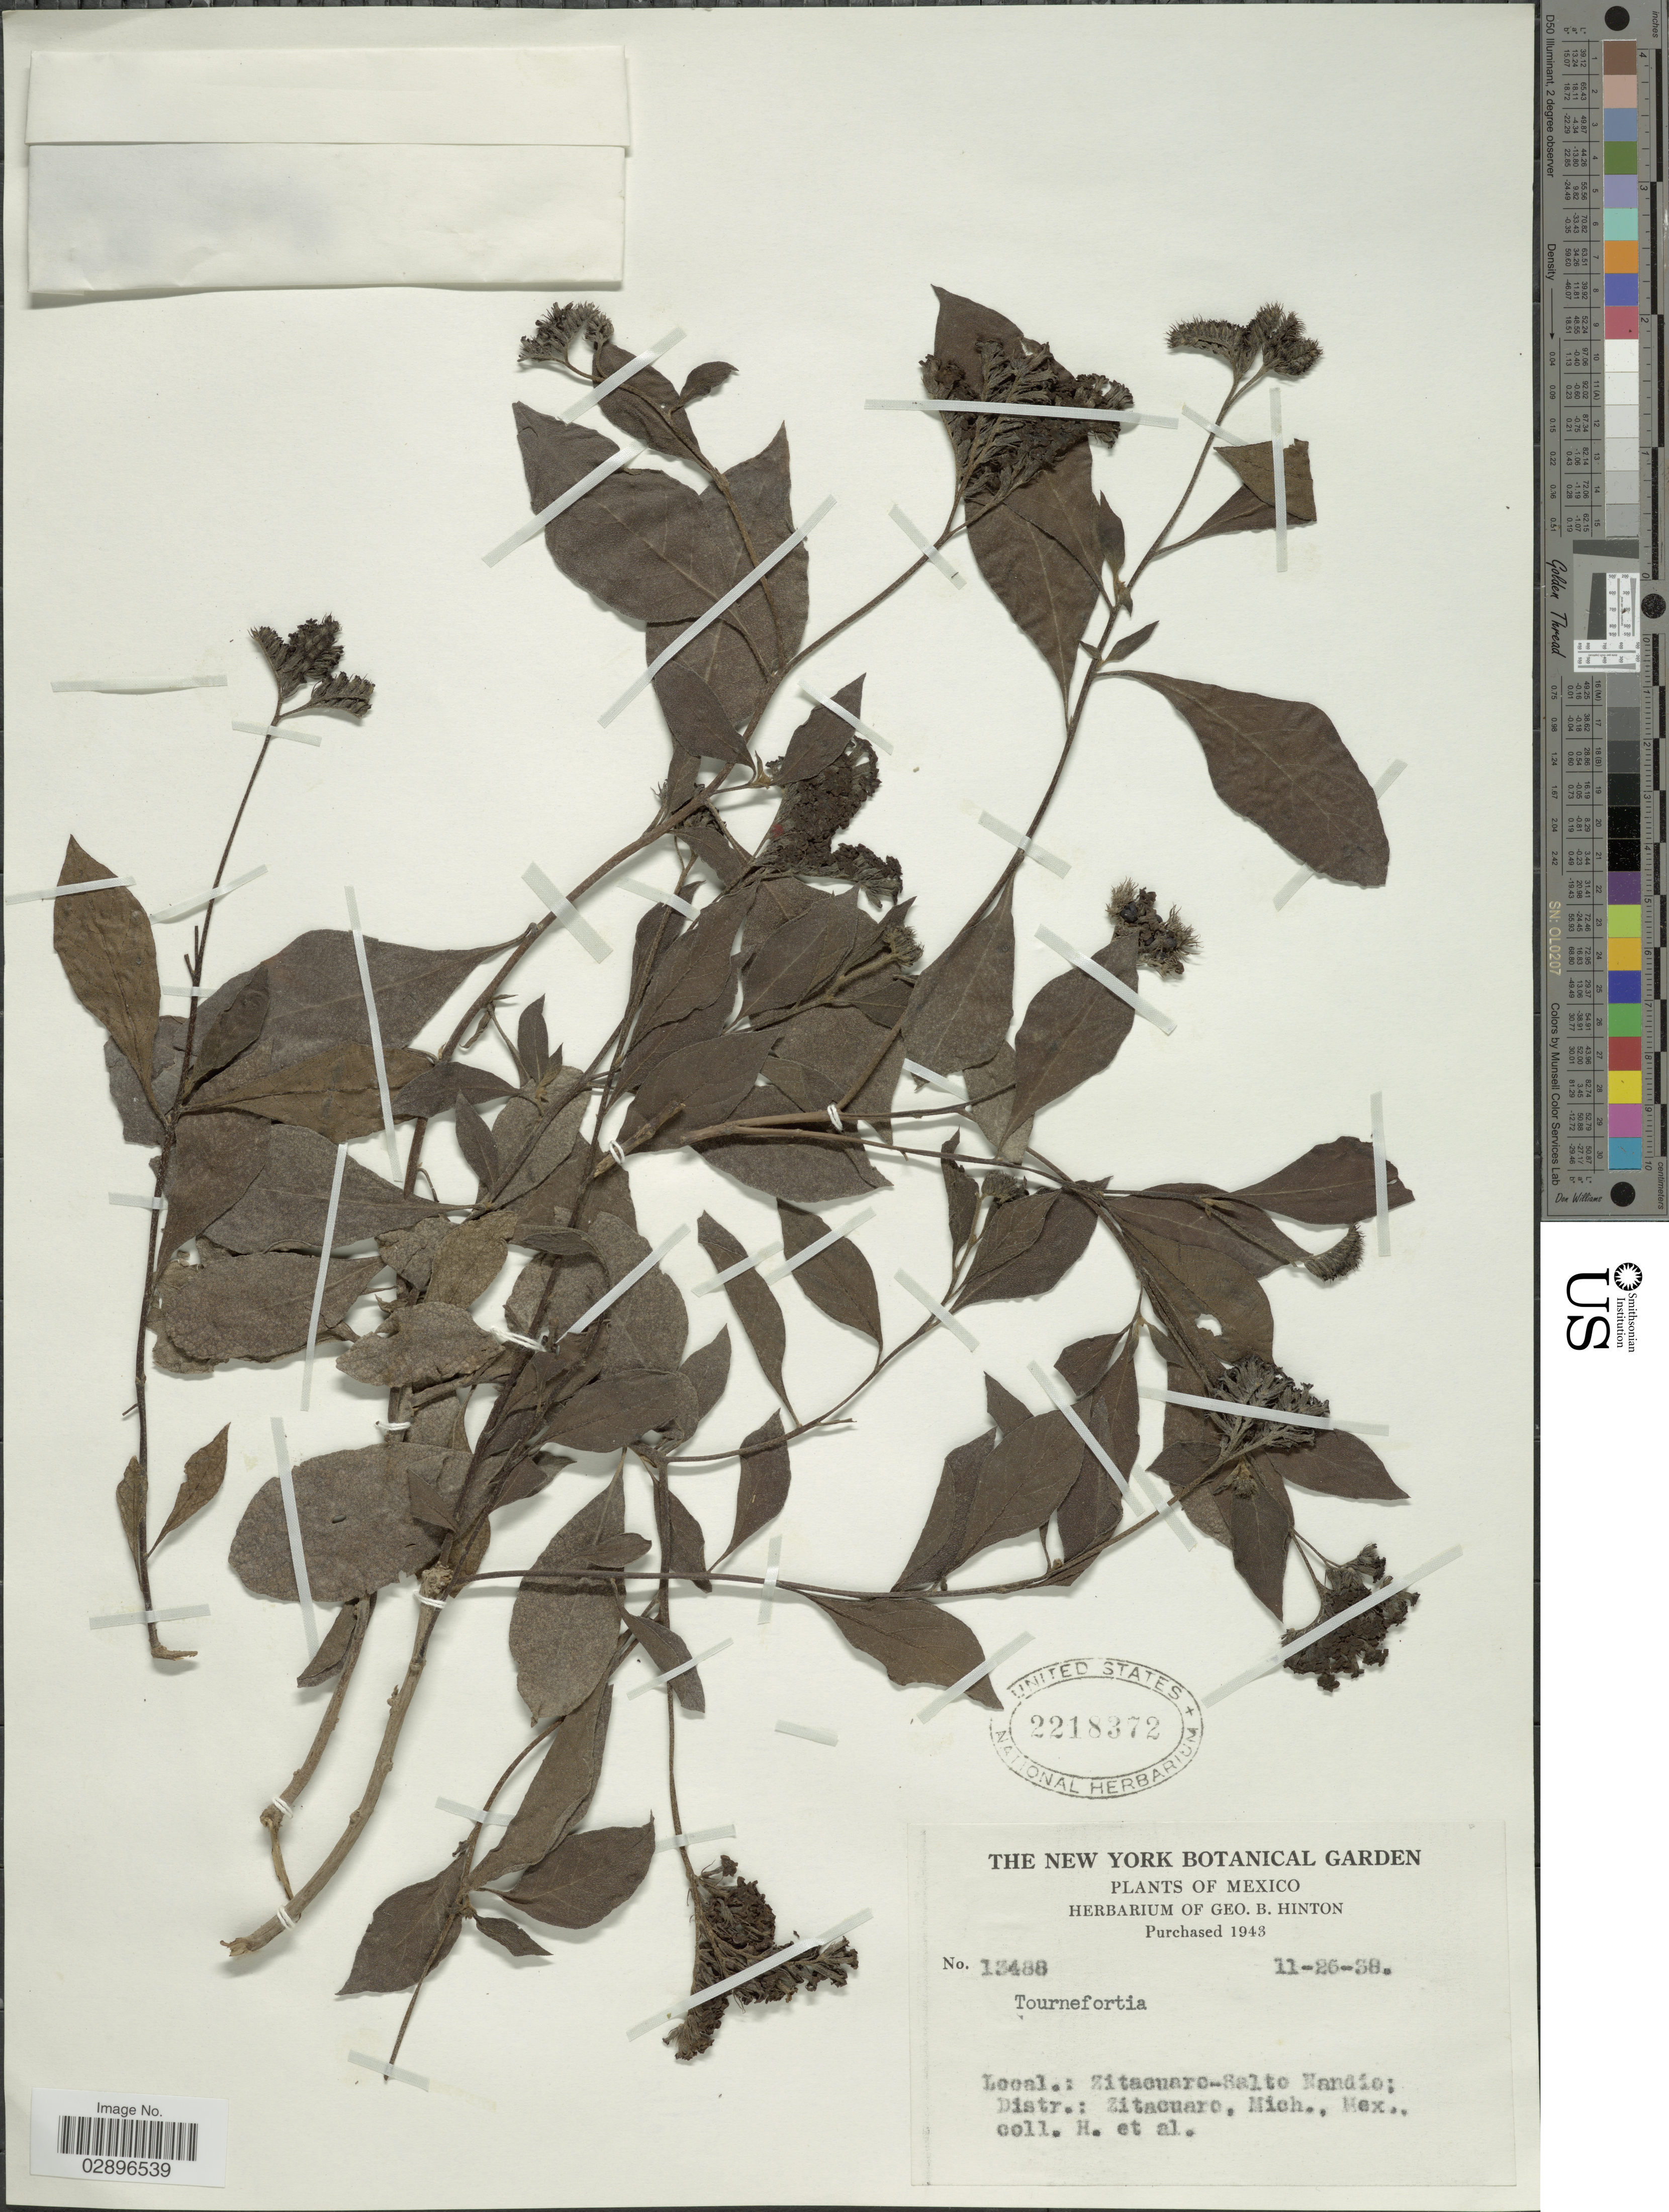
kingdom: Plantae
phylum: Tracheophyta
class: Magnoliopsida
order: Boraginales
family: Heliotropiaceae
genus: Tournefortia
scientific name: Tournefortia hartwegiana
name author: Steud.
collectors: G. B. Hinton & et al.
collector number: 13488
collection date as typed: Transcribed d/m/y: 26/11/38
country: Mexico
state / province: Michoacán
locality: Zitacuaro-Salto Nandio: Distr.: Zitacuaro.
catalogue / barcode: US 2218372